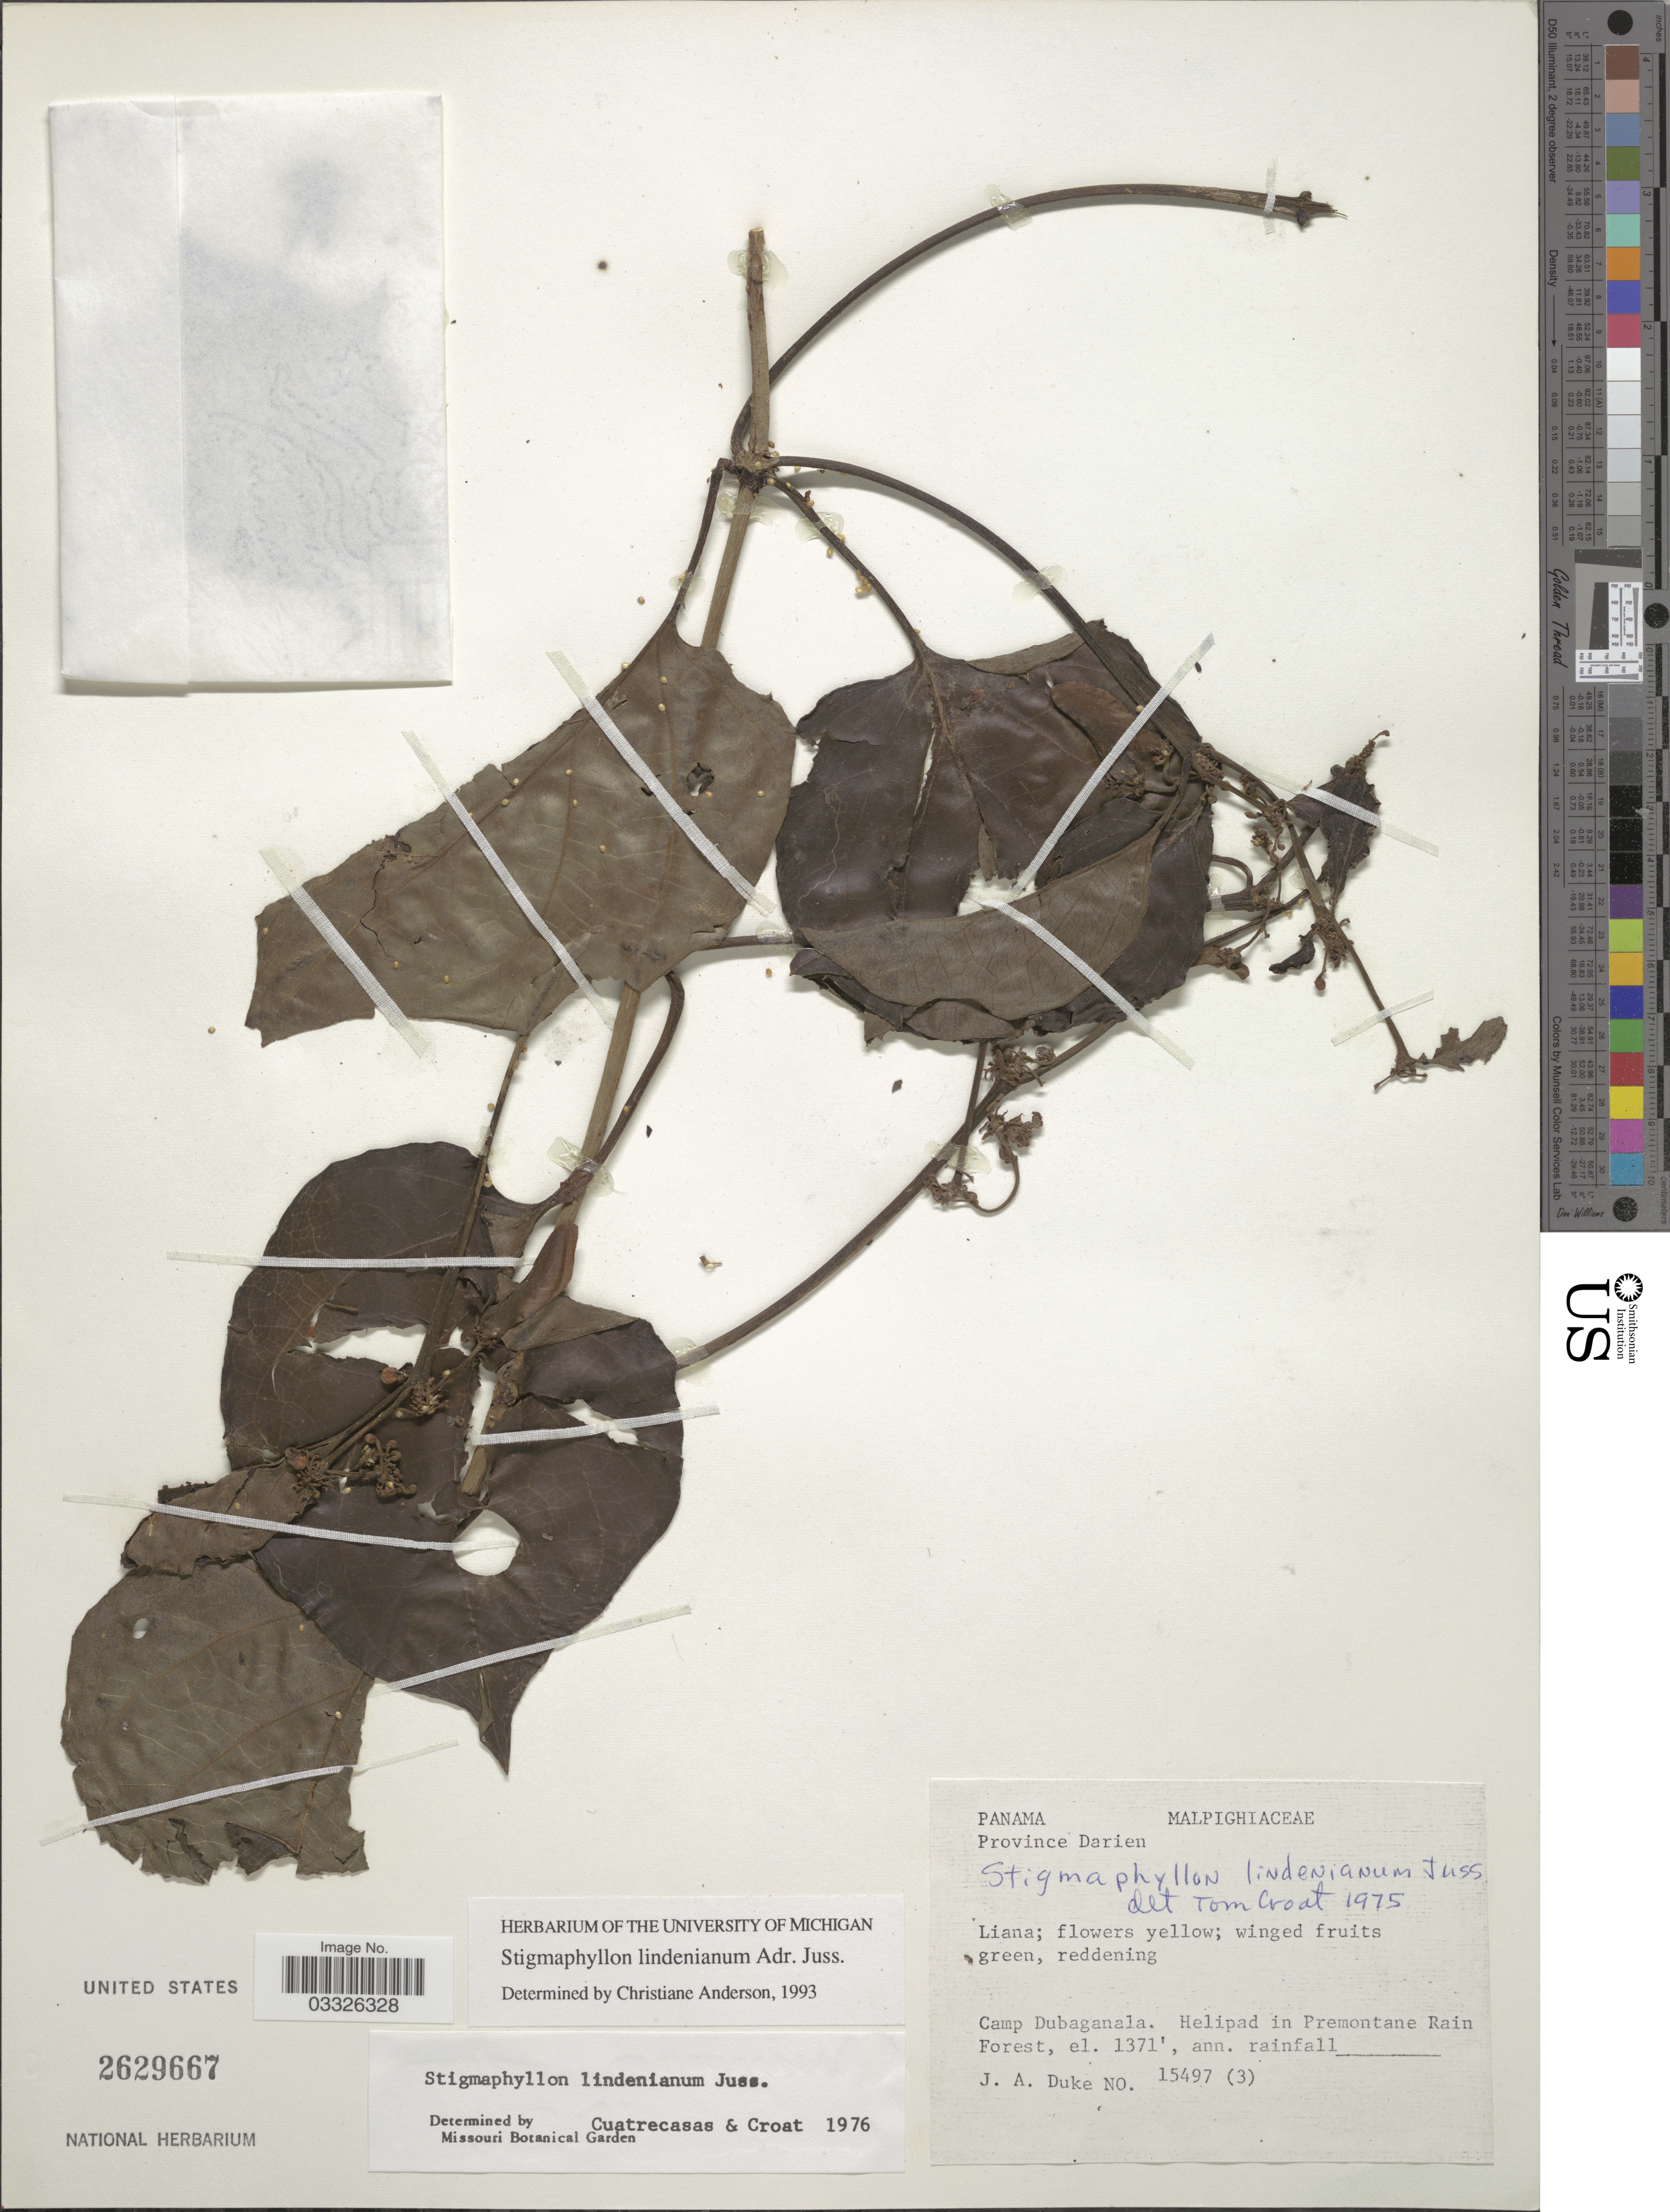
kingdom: Plantae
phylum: Tracheophyta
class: Magnoliopsida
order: Malpighiales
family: Malpighiaceae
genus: Stigmaphyllon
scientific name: Stigmaphyllon lindenianum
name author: A. Juss.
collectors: J. A. Duke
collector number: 15497(3)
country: Panama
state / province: Darién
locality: Camp Dubaganala. Helipad in Premontane Rain Forest.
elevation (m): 418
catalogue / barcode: US 2629667